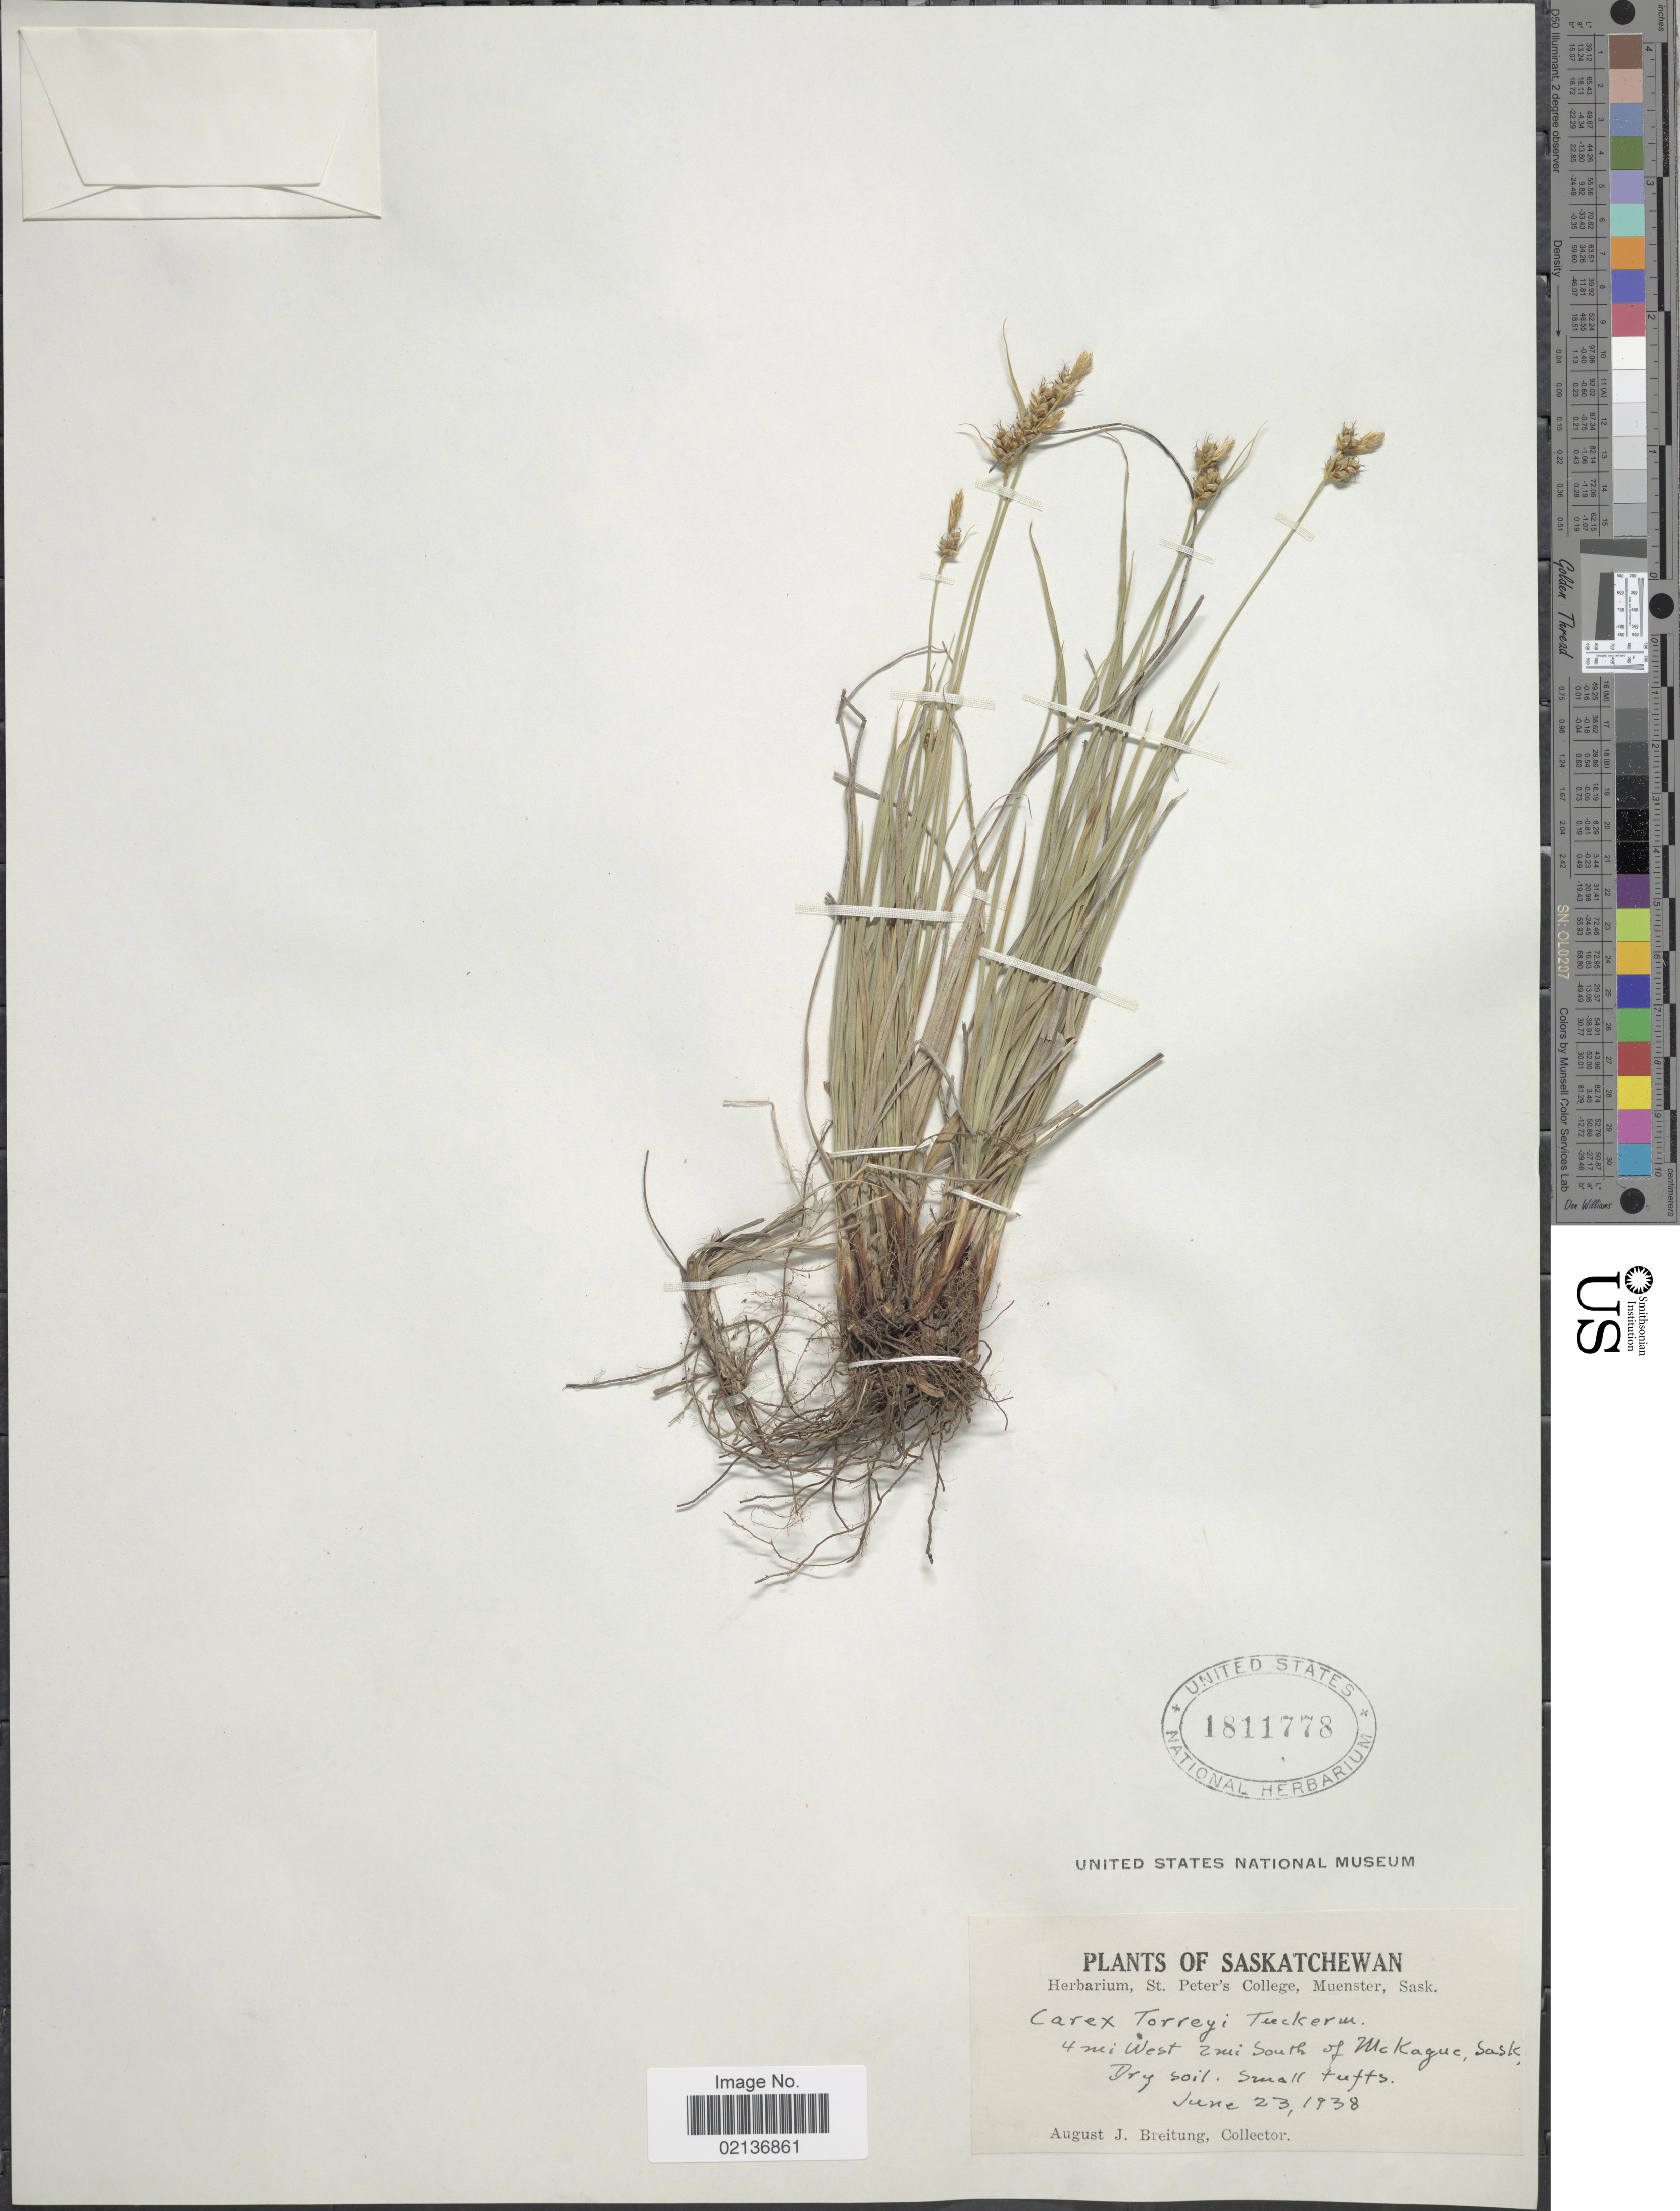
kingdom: Plantae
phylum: Tracheophyta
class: Liliopsida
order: Poales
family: Cyperaceae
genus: Carex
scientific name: Carex torreyi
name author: Tuck.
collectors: A. Breitung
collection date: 1938-06-23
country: Canada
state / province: Saskatchewan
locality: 4 mi West 2 mi South of McKague, Sask.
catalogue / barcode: US 1811778